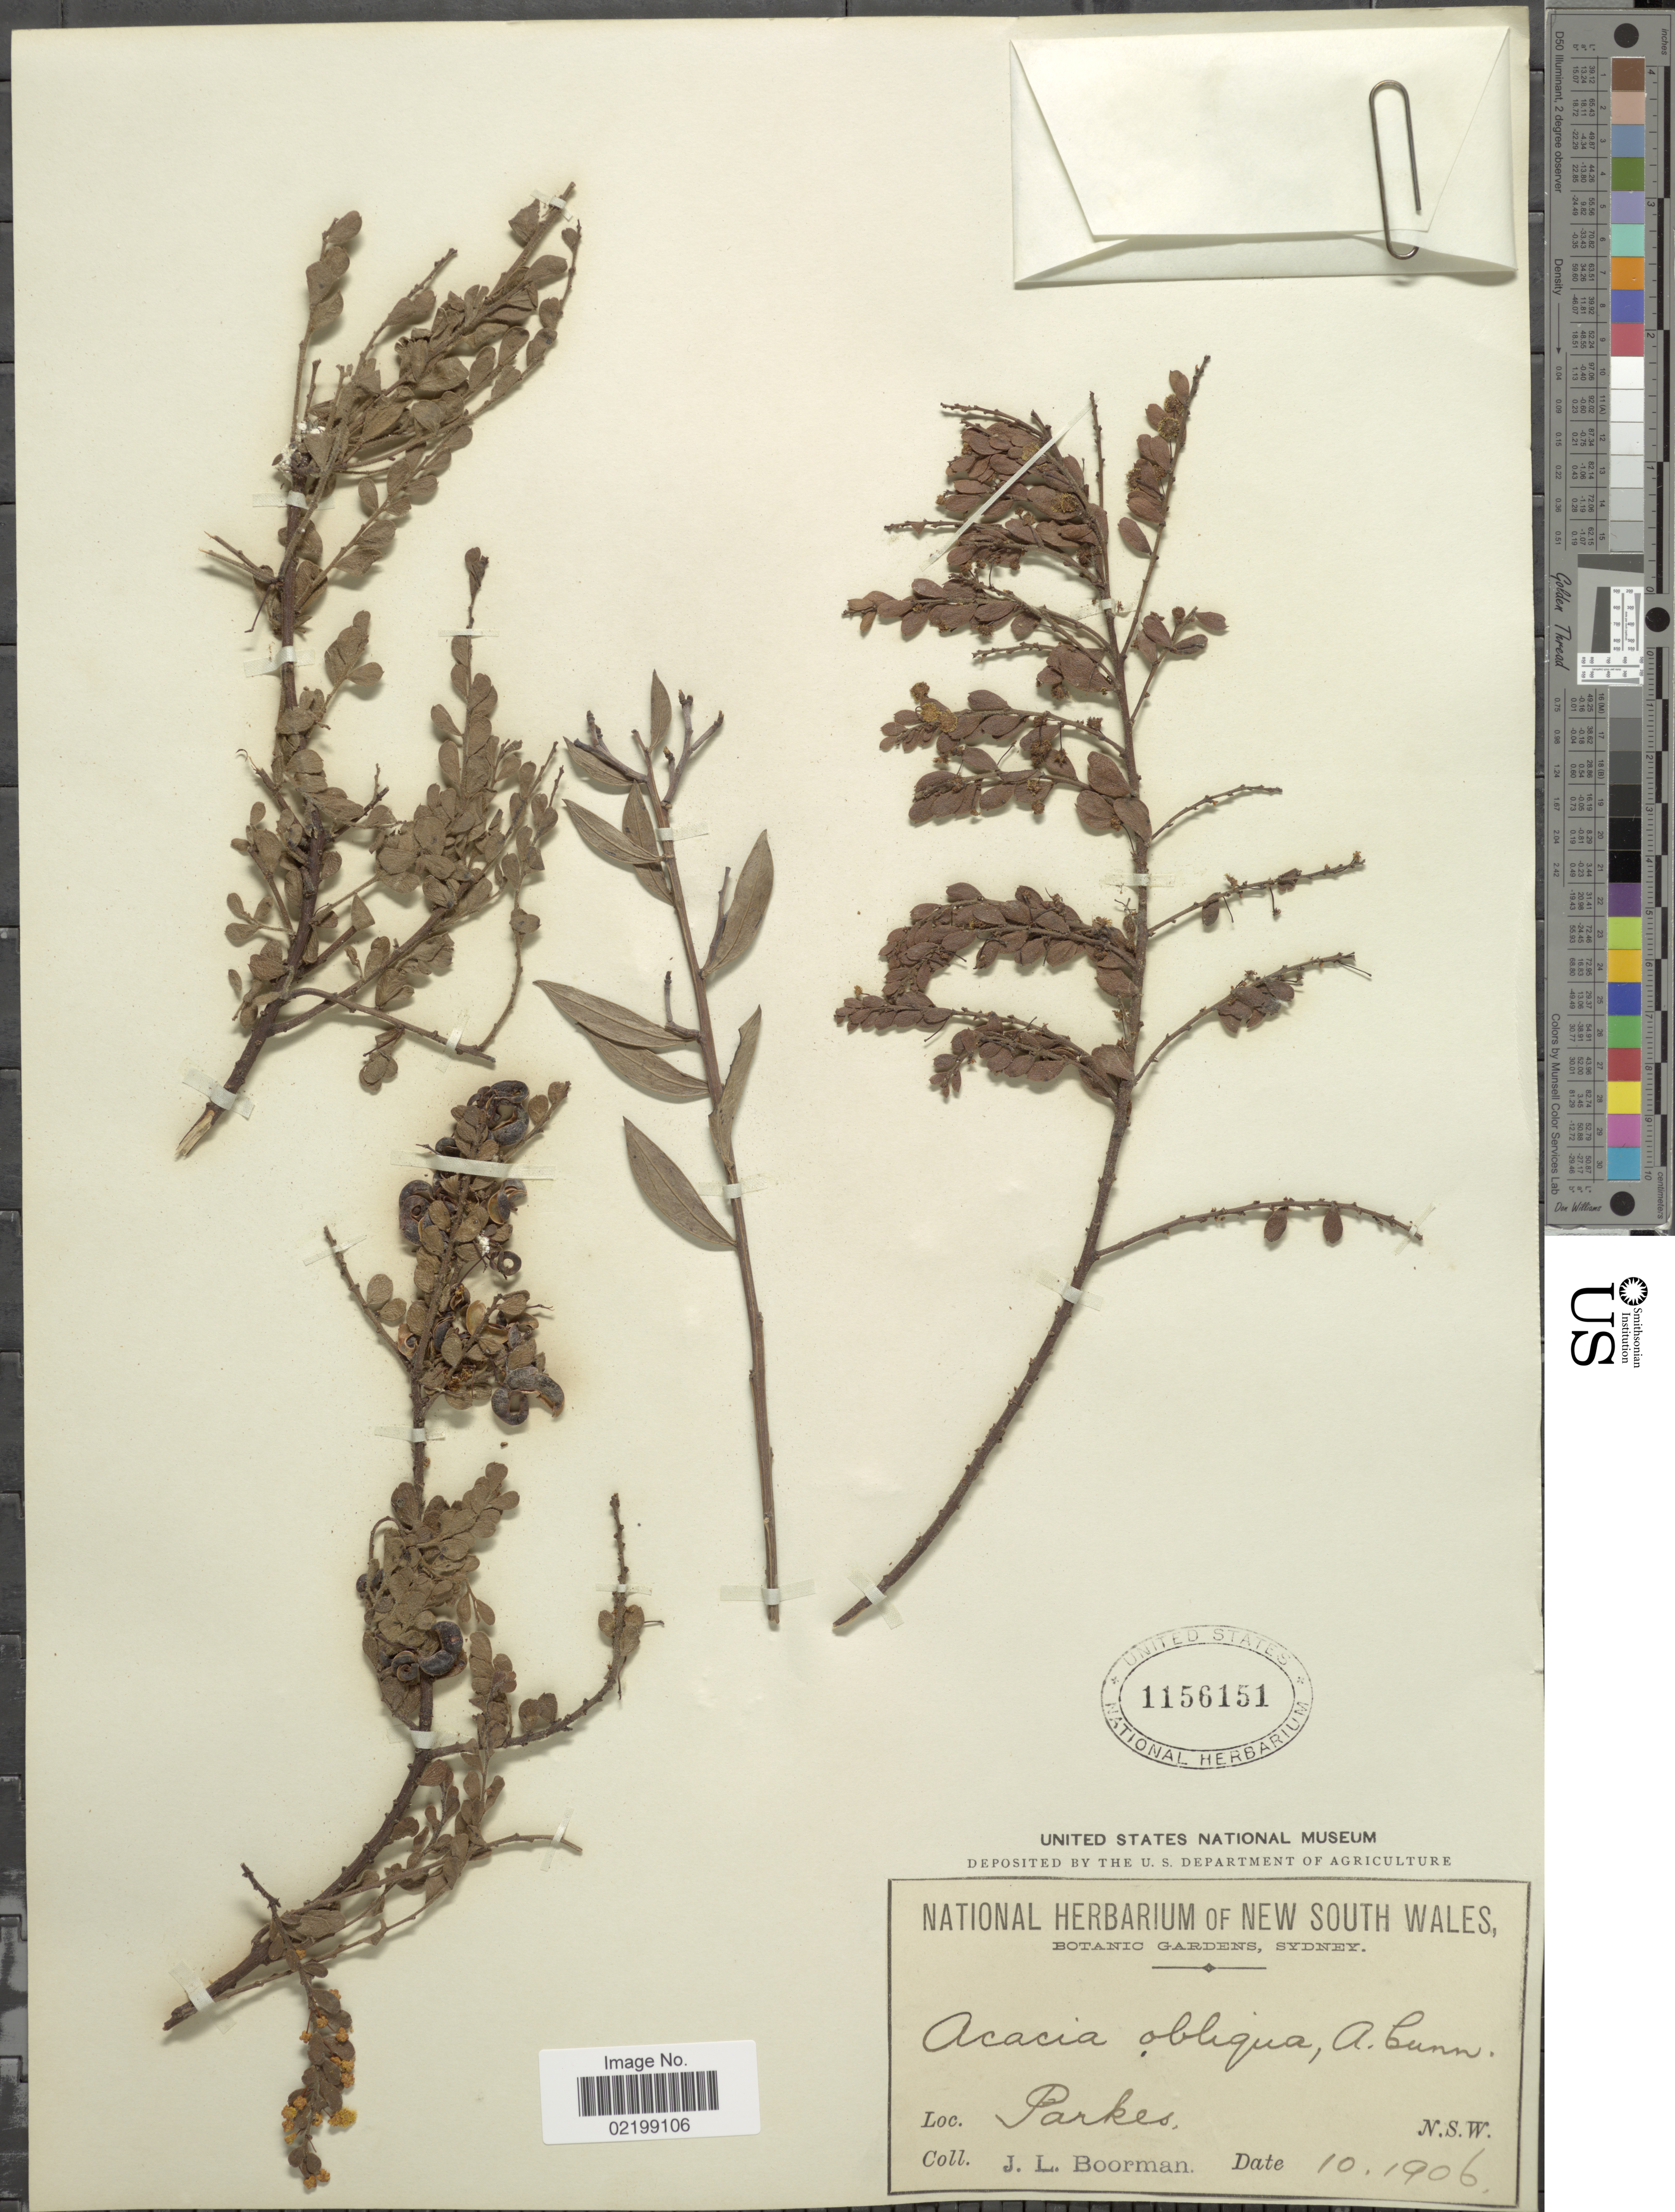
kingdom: Plantae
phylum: Tracheophyta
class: Magnoliopsida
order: Fabales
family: Fabaceae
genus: Acacia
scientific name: Acacia obliqua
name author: A. Cunn. ex Benth.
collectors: J. Boorman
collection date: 1906-10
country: Australia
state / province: New South Wales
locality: Parkes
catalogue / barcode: US 1156151